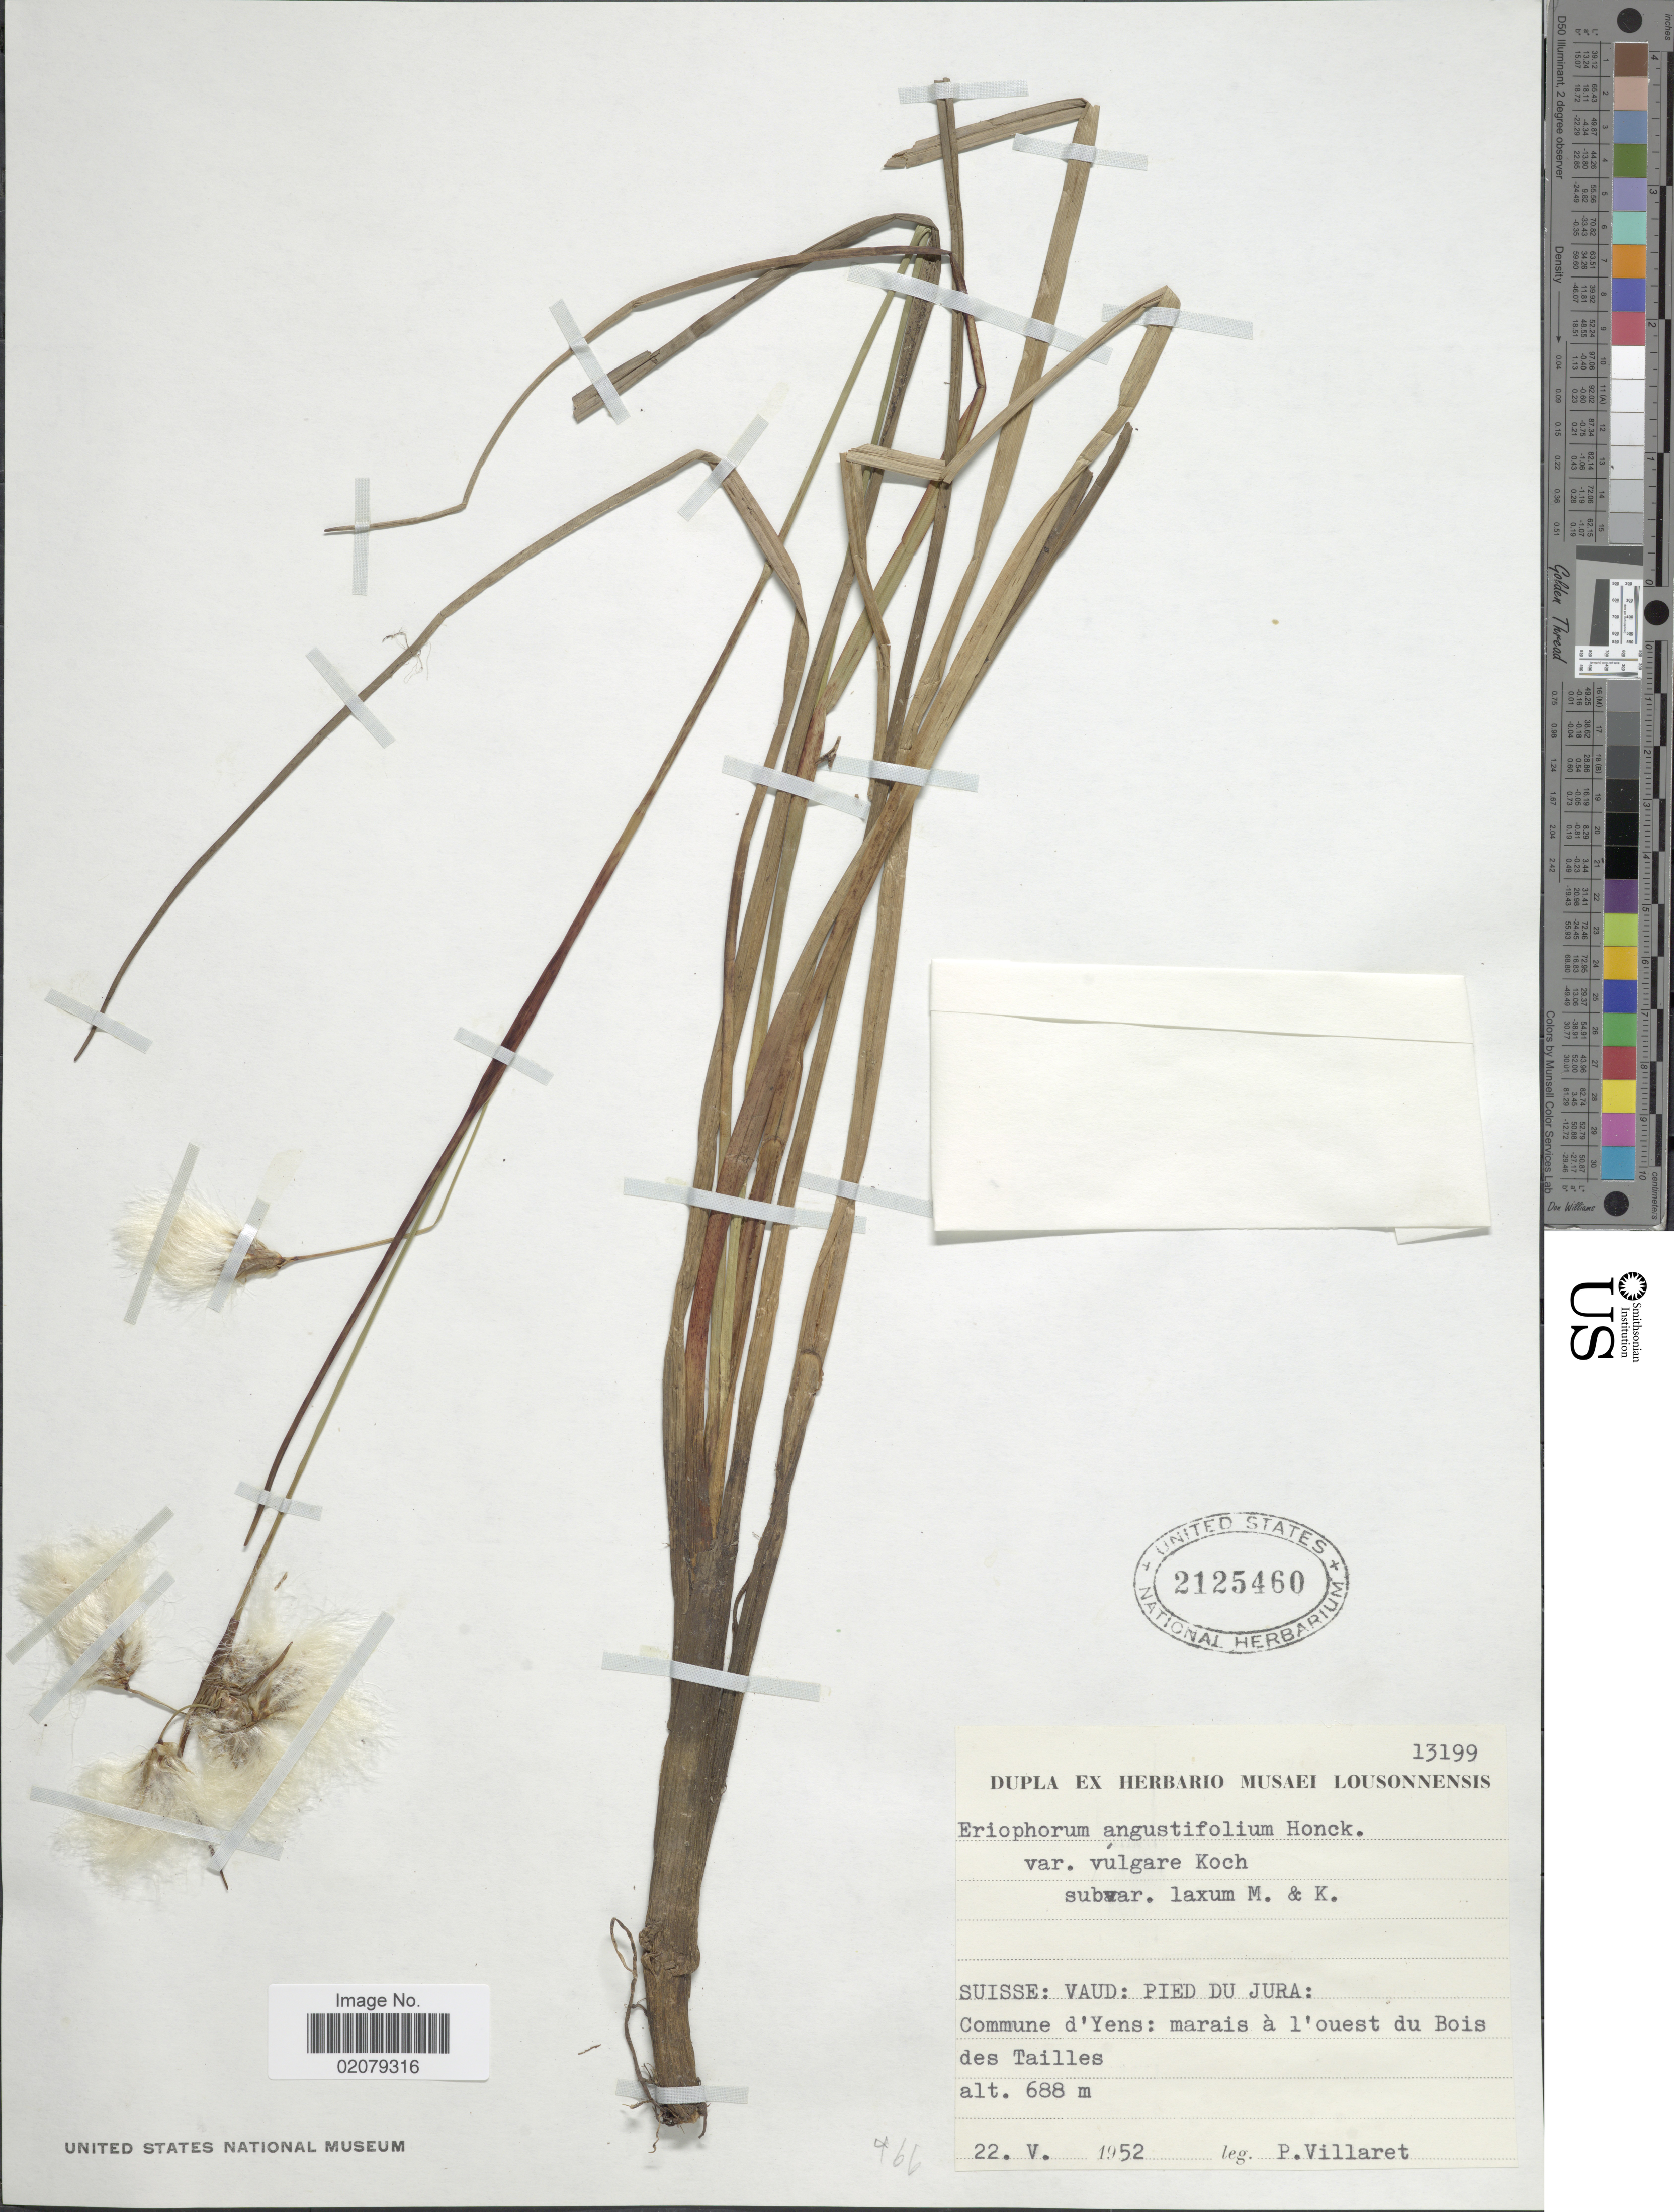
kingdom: Plantae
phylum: Tracheophyta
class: Liliopsida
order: Poales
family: Cyperaceae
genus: Eriophorum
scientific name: Eriophorum angustifolium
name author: Honck.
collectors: P. Villaret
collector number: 13199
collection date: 1952-05-22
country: Switzerland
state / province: Vaud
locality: Suisse: Vaud: Pied Du Jura, Commune d' Yens: marais a l'ouest du Bois des Tailles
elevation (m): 688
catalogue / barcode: US 2125460